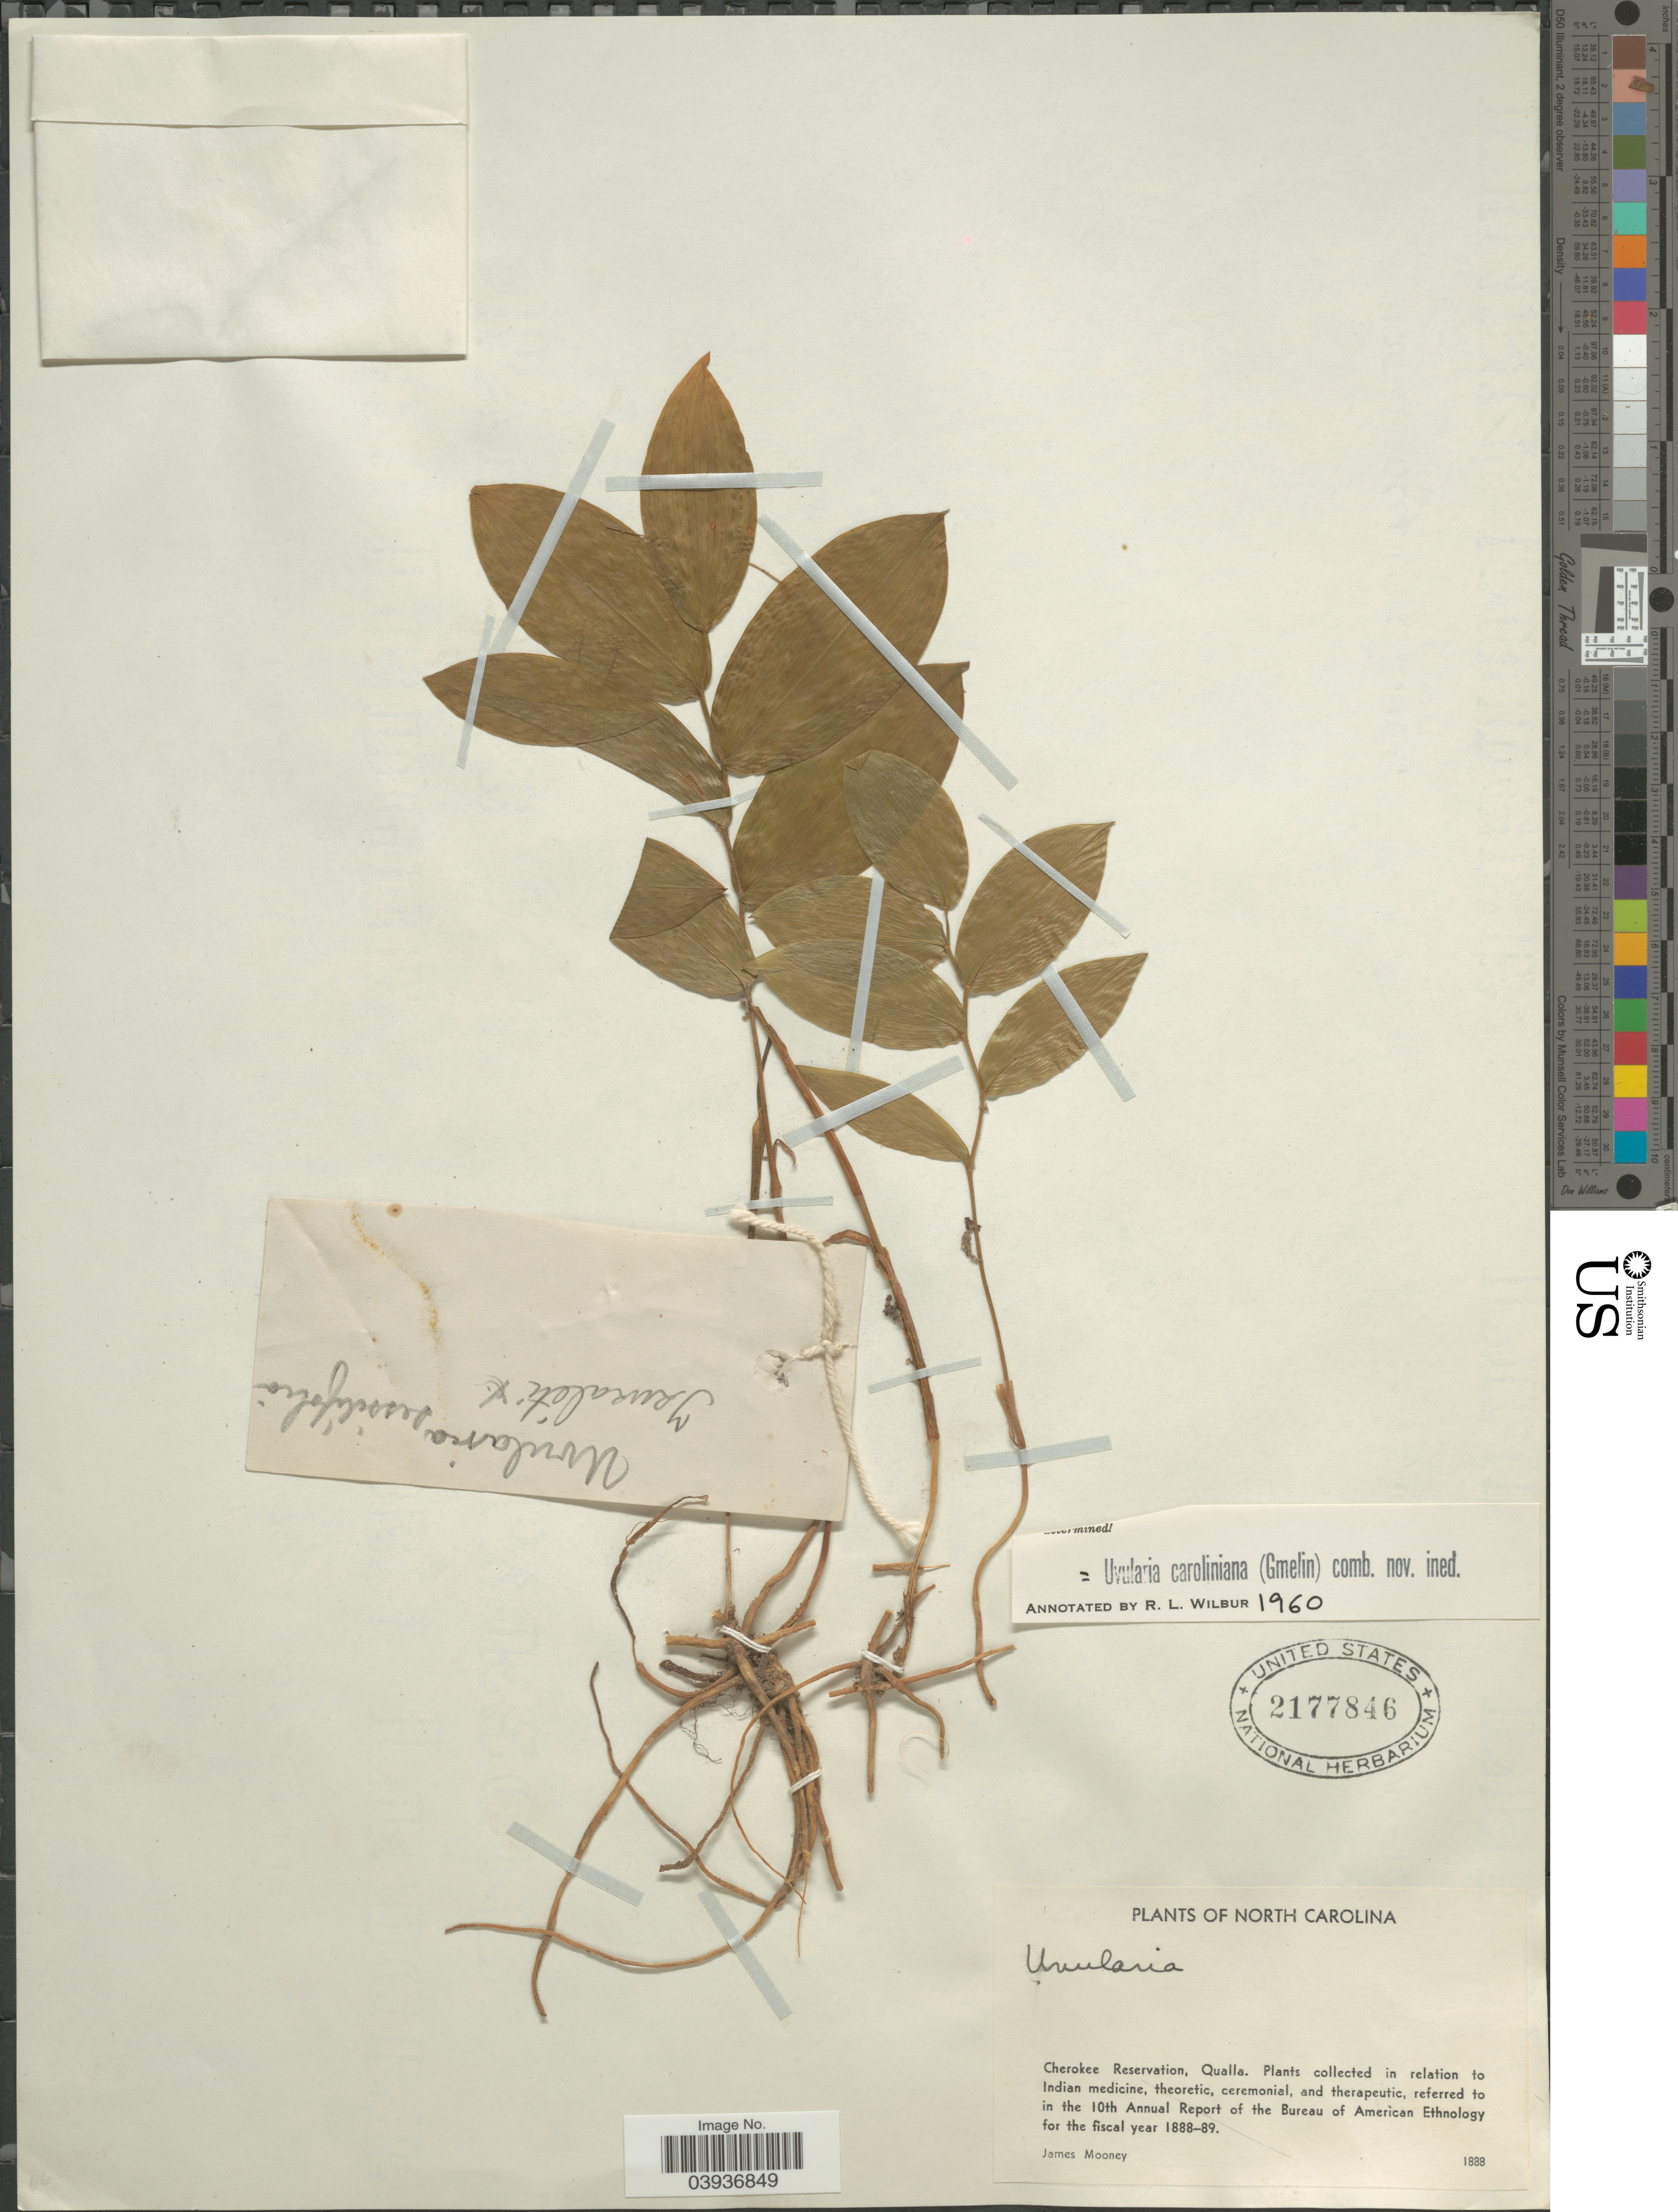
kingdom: Plantae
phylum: Tracheophyta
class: Liliopsida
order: Liliales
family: Colchicaceae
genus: Uvularia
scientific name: Uvularia caroliniana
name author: (J.F. Gmel.) Wilbur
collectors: J. Mooney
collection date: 1888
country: United States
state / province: North Carolina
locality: Cherokee Reservation, Qualla.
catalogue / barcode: US 2177846